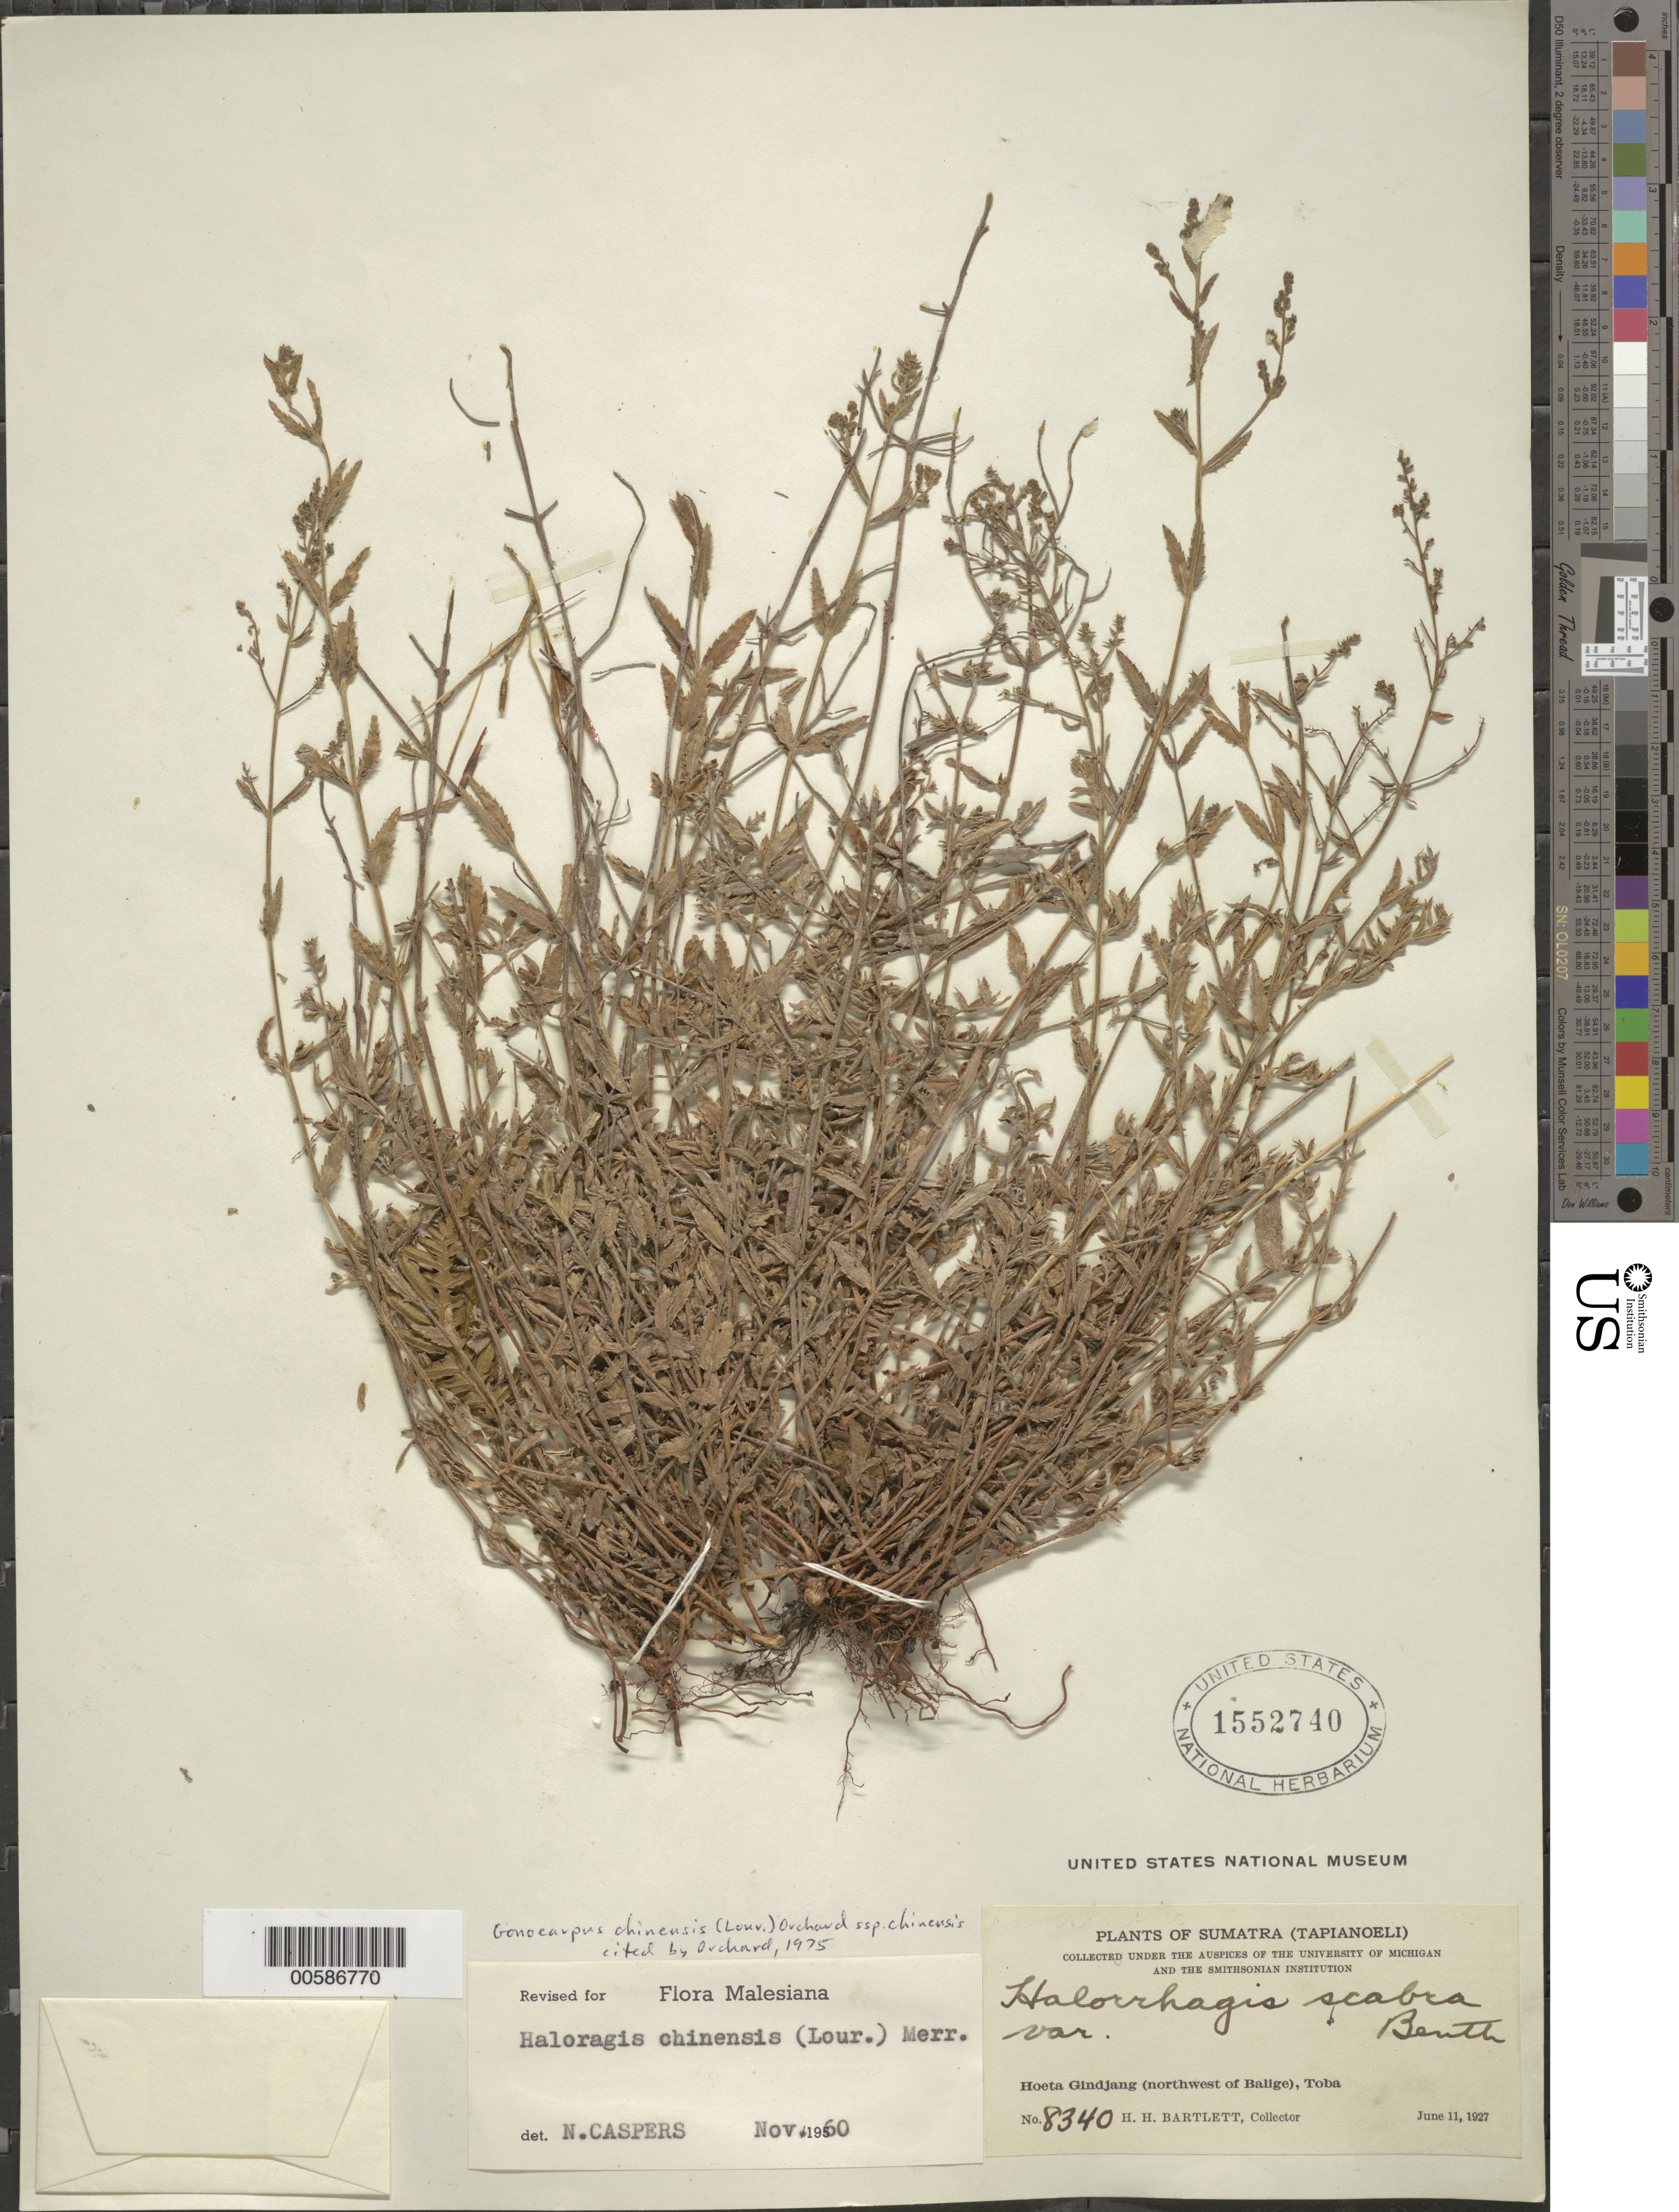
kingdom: Plantae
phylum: Tracheophyta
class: Magnoliopsida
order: Saxifragales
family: Haloragaceae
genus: Gonocarpus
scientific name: Gonocarpus chinensis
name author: (Lour.) Orchard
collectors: H. H. Bartlett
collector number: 8340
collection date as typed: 11 Jun 1927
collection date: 1927-06-11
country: Indonesia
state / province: Sumatra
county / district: Sumatera Utara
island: Sumatra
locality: Hoeta Gindjang, Toba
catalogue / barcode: US 1552740